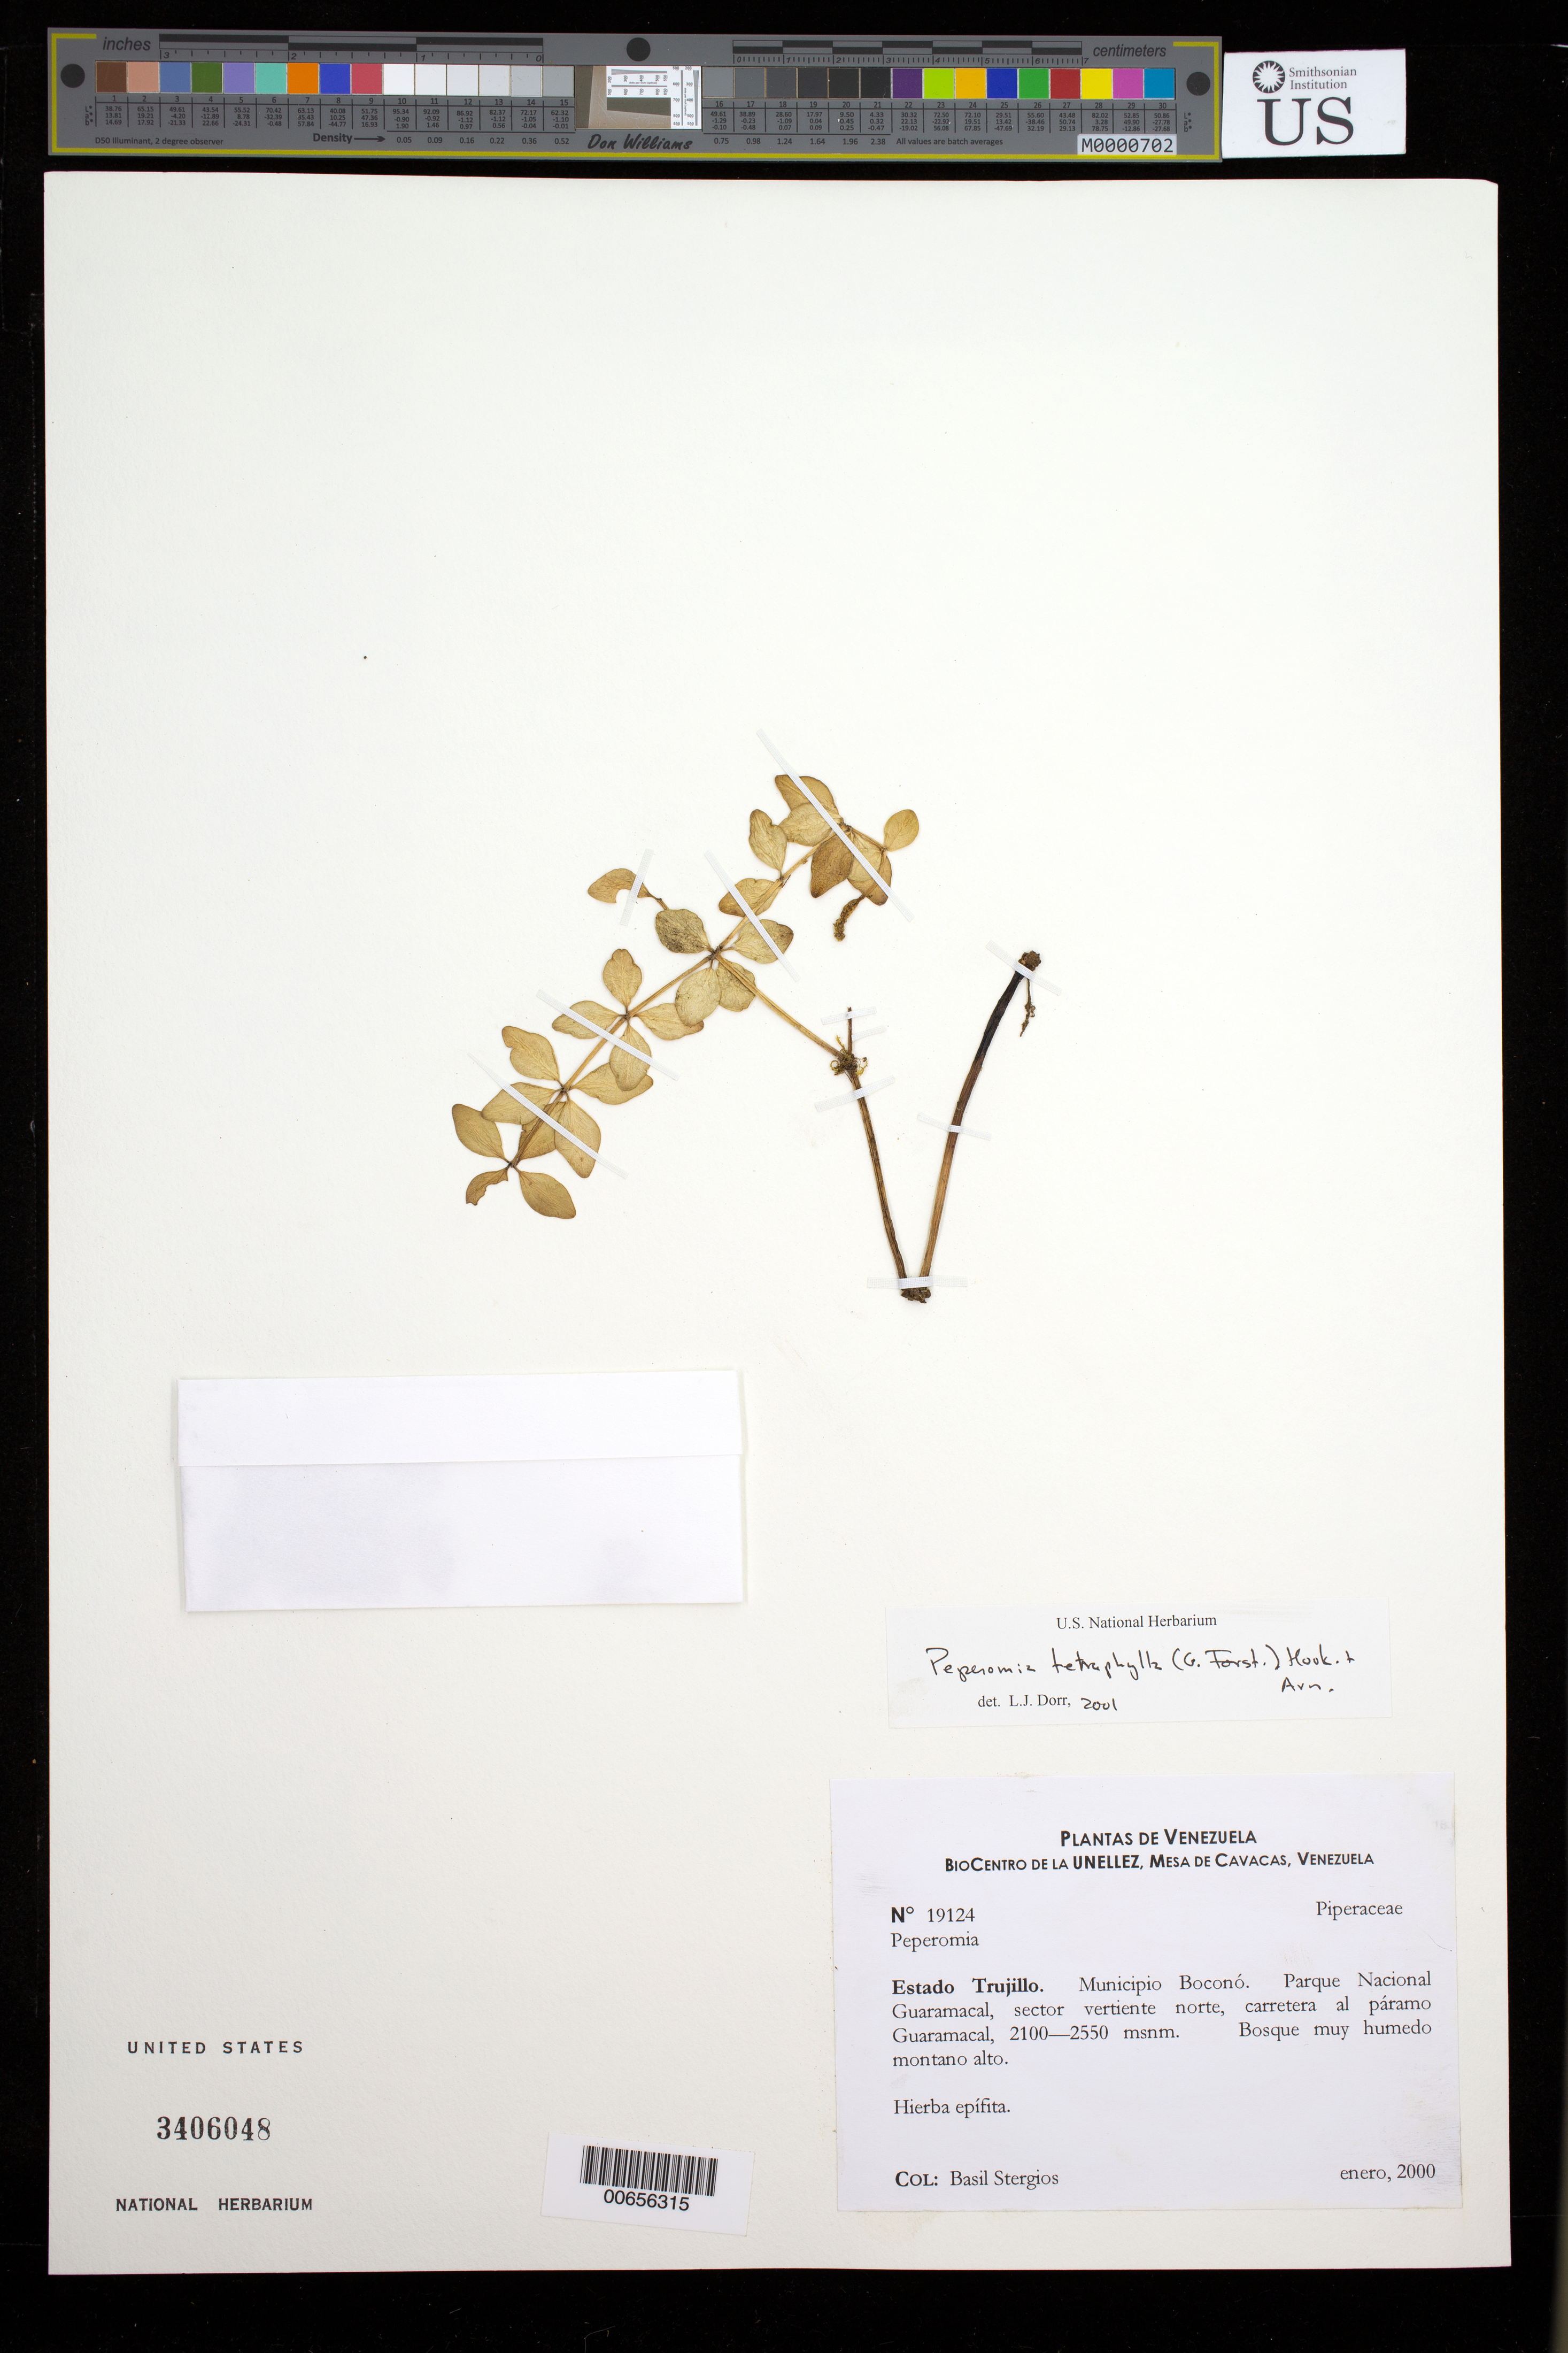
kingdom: Plantae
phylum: Tracheophyta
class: Magnoliopsida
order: Piperales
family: Piperaceae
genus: Peperomia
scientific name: Peperomia trichopus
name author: Trel. in J.F. Macbr.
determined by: Dorr, L. J., (BOT), Smithsonian Institution - National Museum of Natural History (UNITED STATES)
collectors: B. G. Stergios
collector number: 19124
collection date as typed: Jan 2000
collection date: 2000-01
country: Venezuela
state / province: Trujillo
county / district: Boconó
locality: Parque Nacional Guaramacal, vertiente N, carretera al páramo Guaramacal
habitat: Bosque muy húmedo montano alto.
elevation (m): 2100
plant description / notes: PORT, US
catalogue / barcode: US 3406048